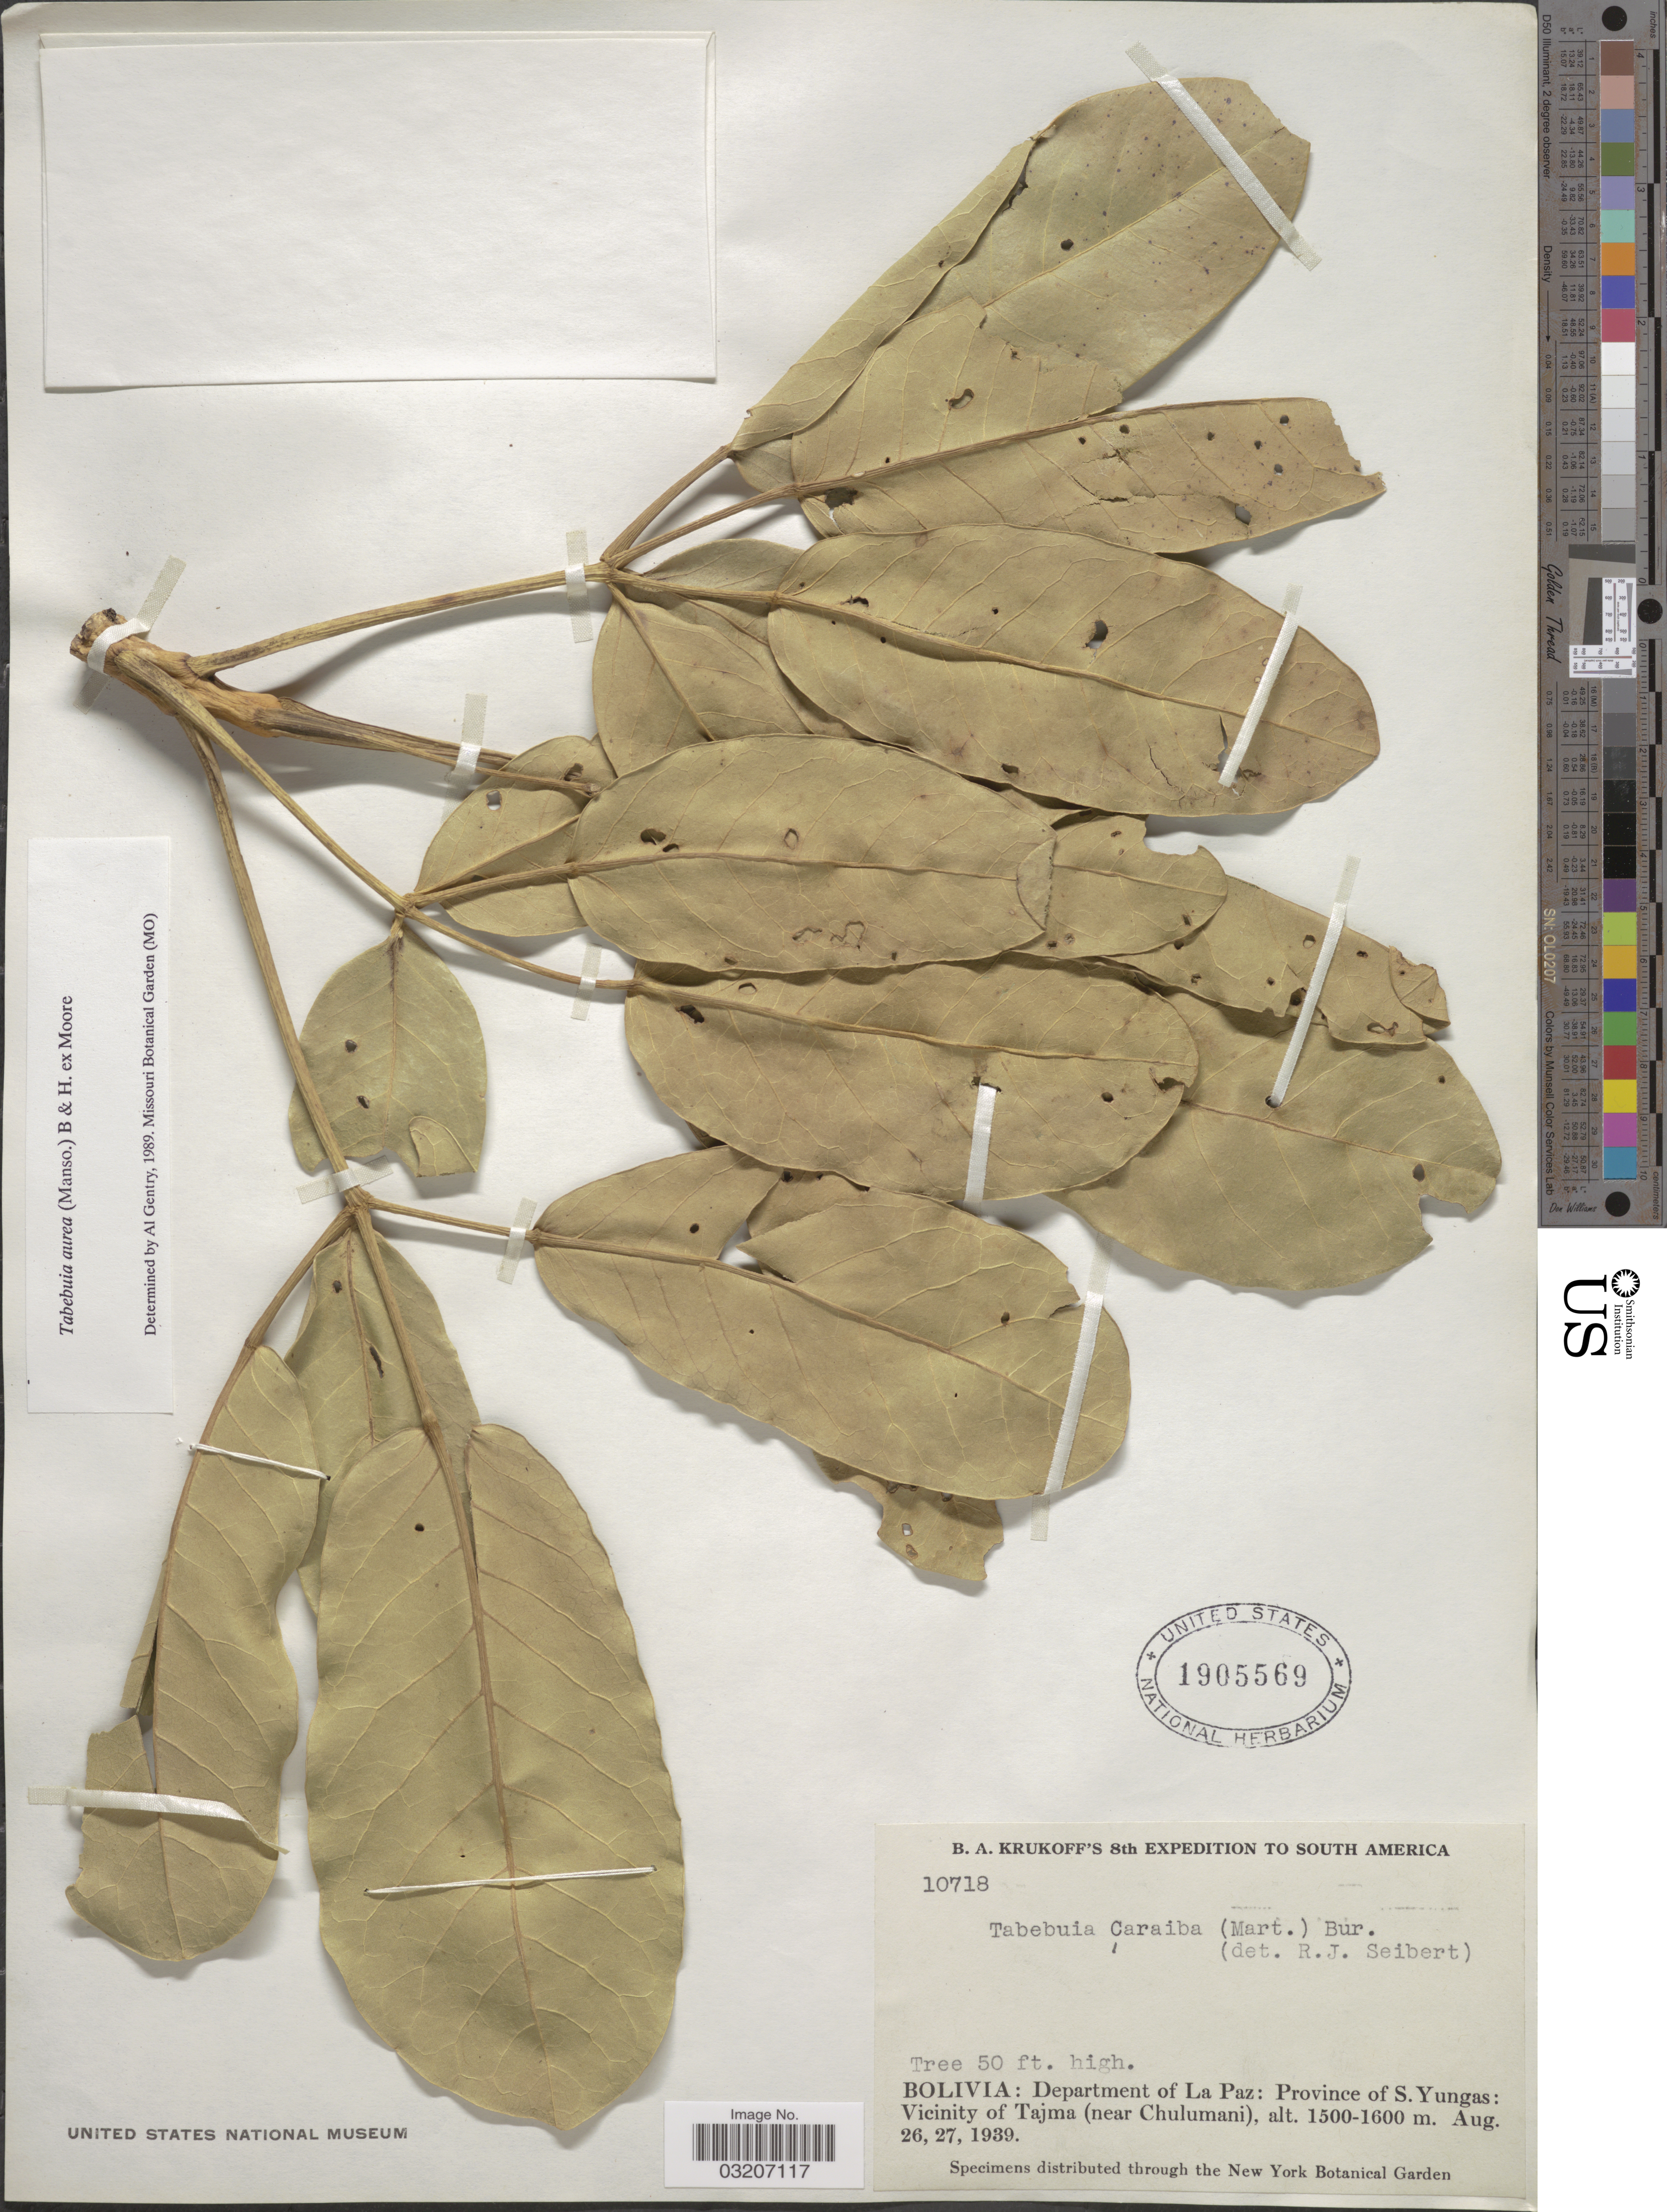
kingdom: Plantae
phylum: Tracheophyta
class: Magnoliopsida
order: Lamiales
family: Bignoniaceae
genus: Tabebuia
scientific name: Tabebuia aurea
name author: (Silva Manso) Benth. & Hook. f. ex S. Moore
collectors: B. A. Krukoff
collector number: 10718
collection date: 1939-08-26/1939-08-27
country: Bolivia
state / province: La Paz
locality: Department of La Paz: Province of S. Yungas: Vicinity of Tajma (near Chulumani).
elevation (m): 1500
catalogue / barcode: US 1905569